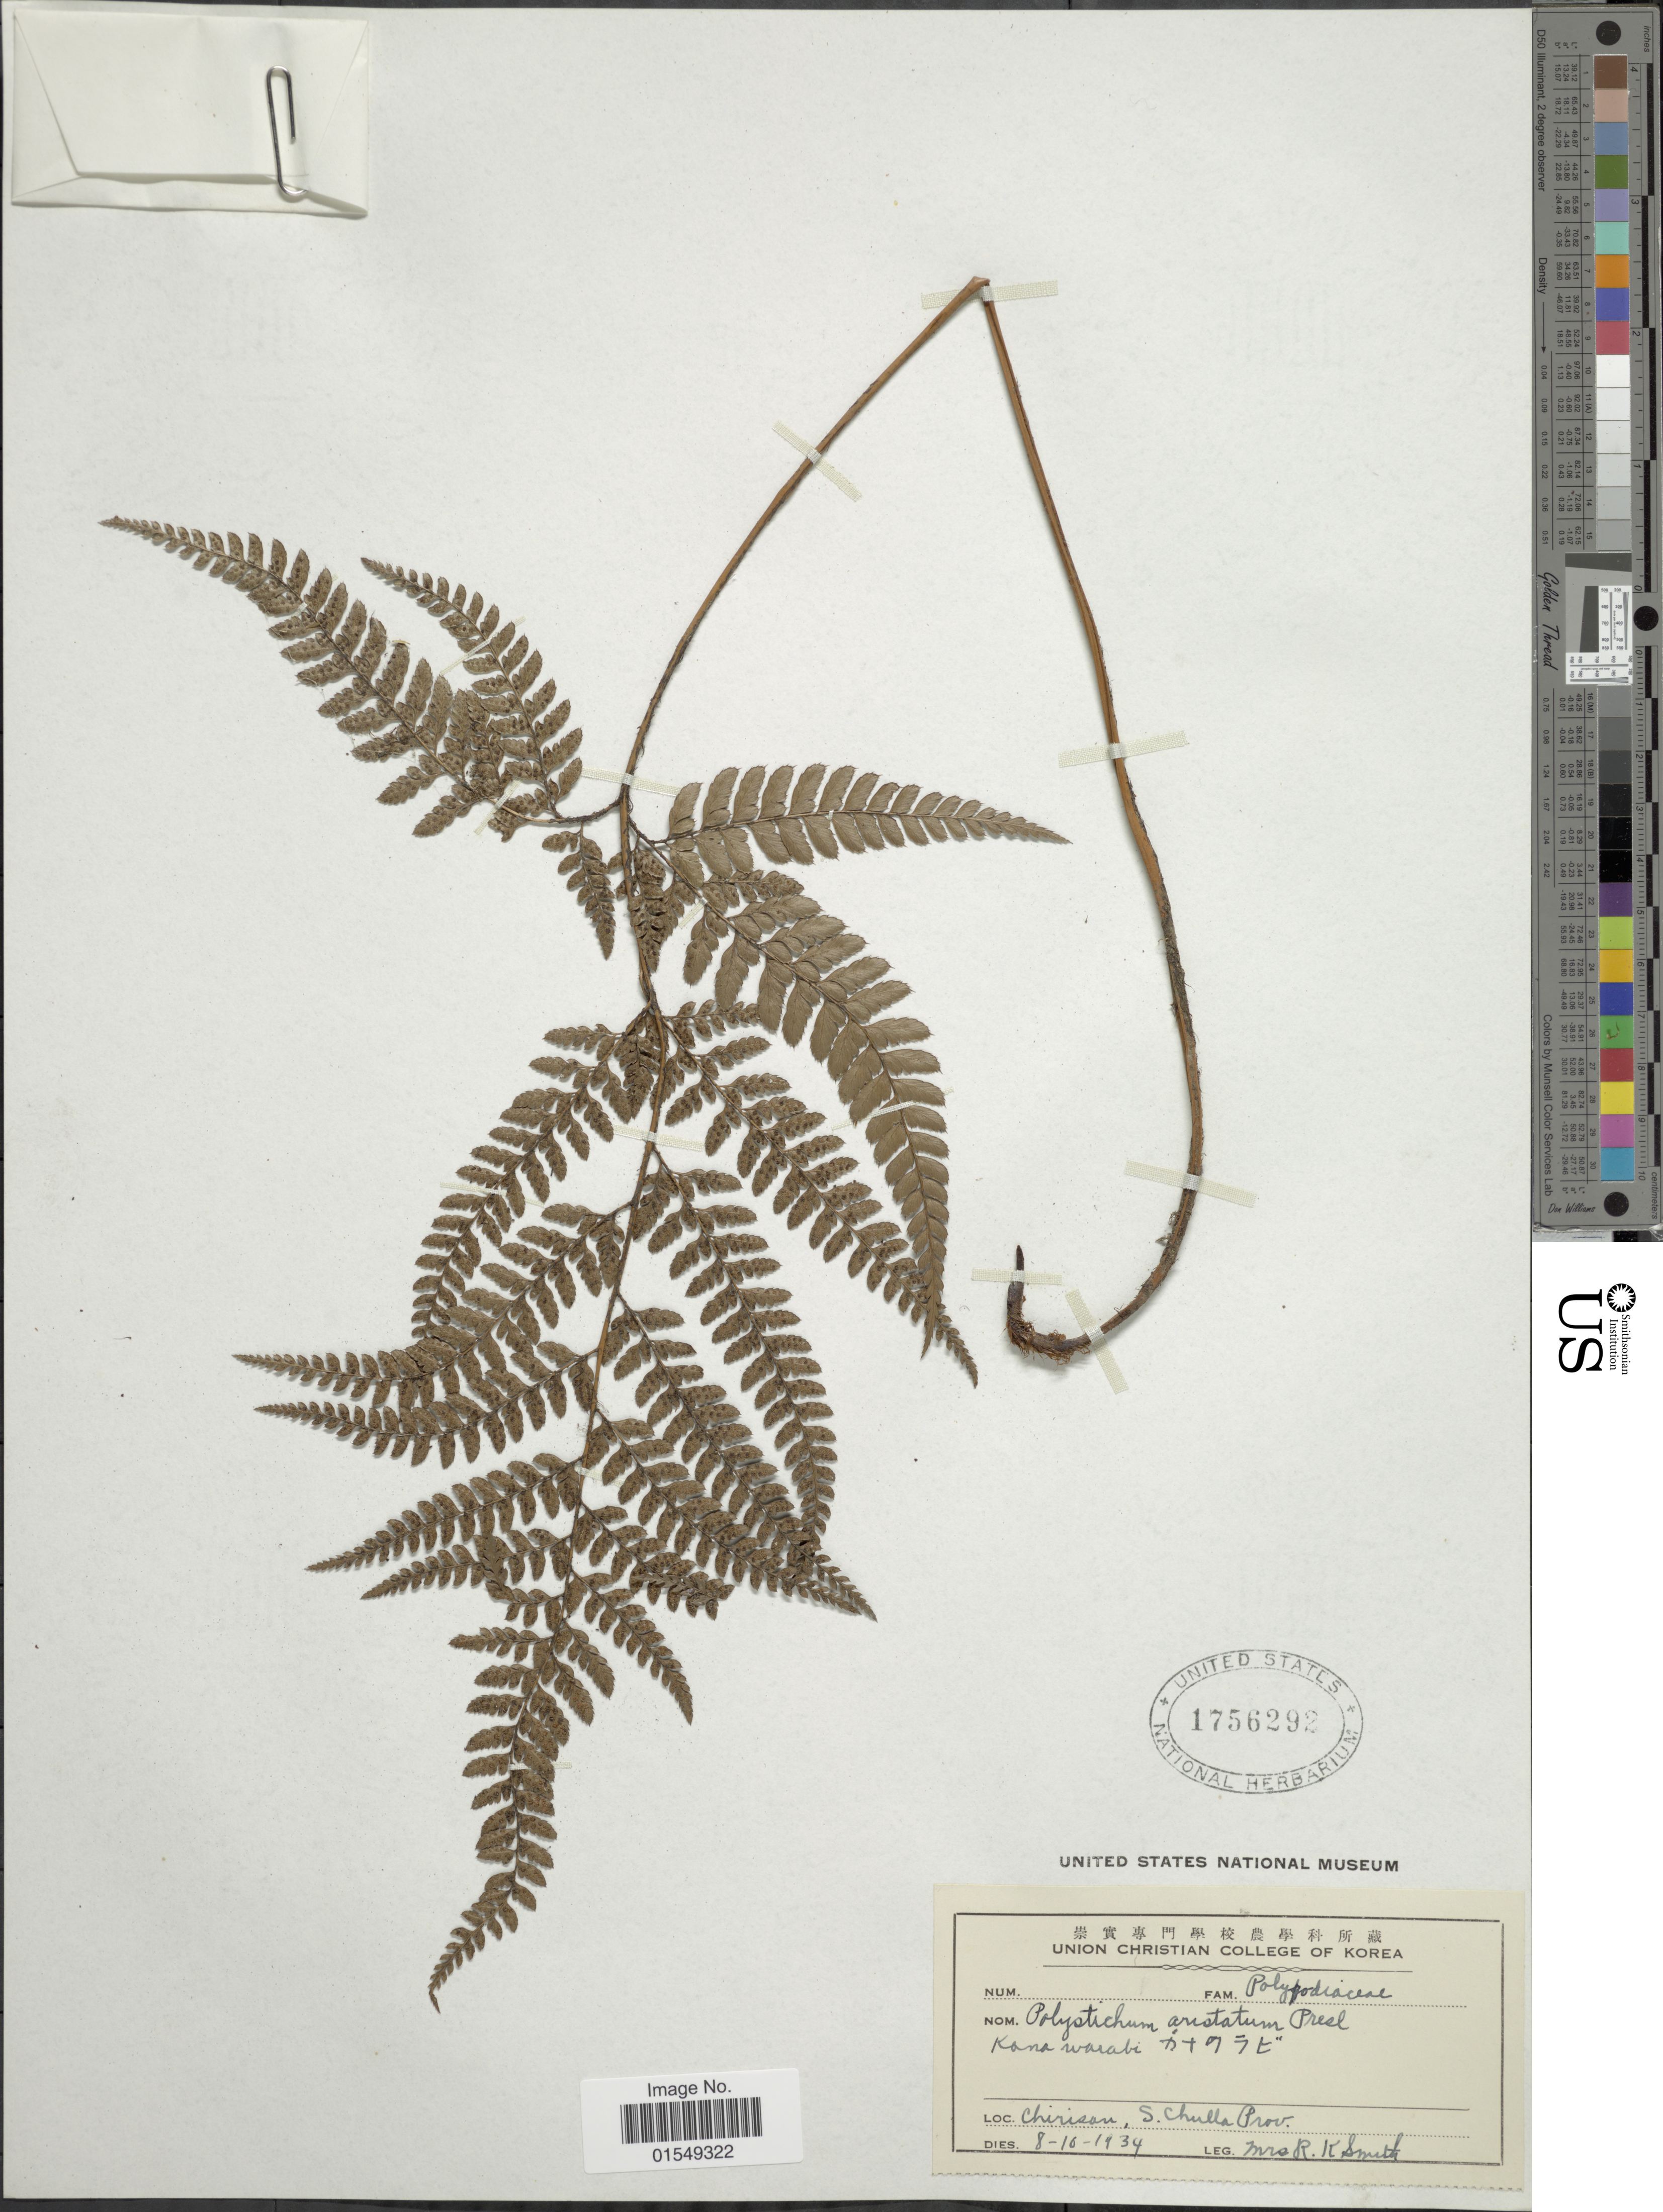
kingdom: Plantae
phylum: Tracheophyta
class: Polypodiopsida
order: Polypodiales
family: Dryopteridaceae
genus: Arachniodes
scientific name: Arachniodes sp.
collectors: Mrs. R. K. Smith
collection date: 1934-10-08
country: South Korea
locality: Chirisan, S. Chulla Prov.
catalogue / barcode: US 1756292